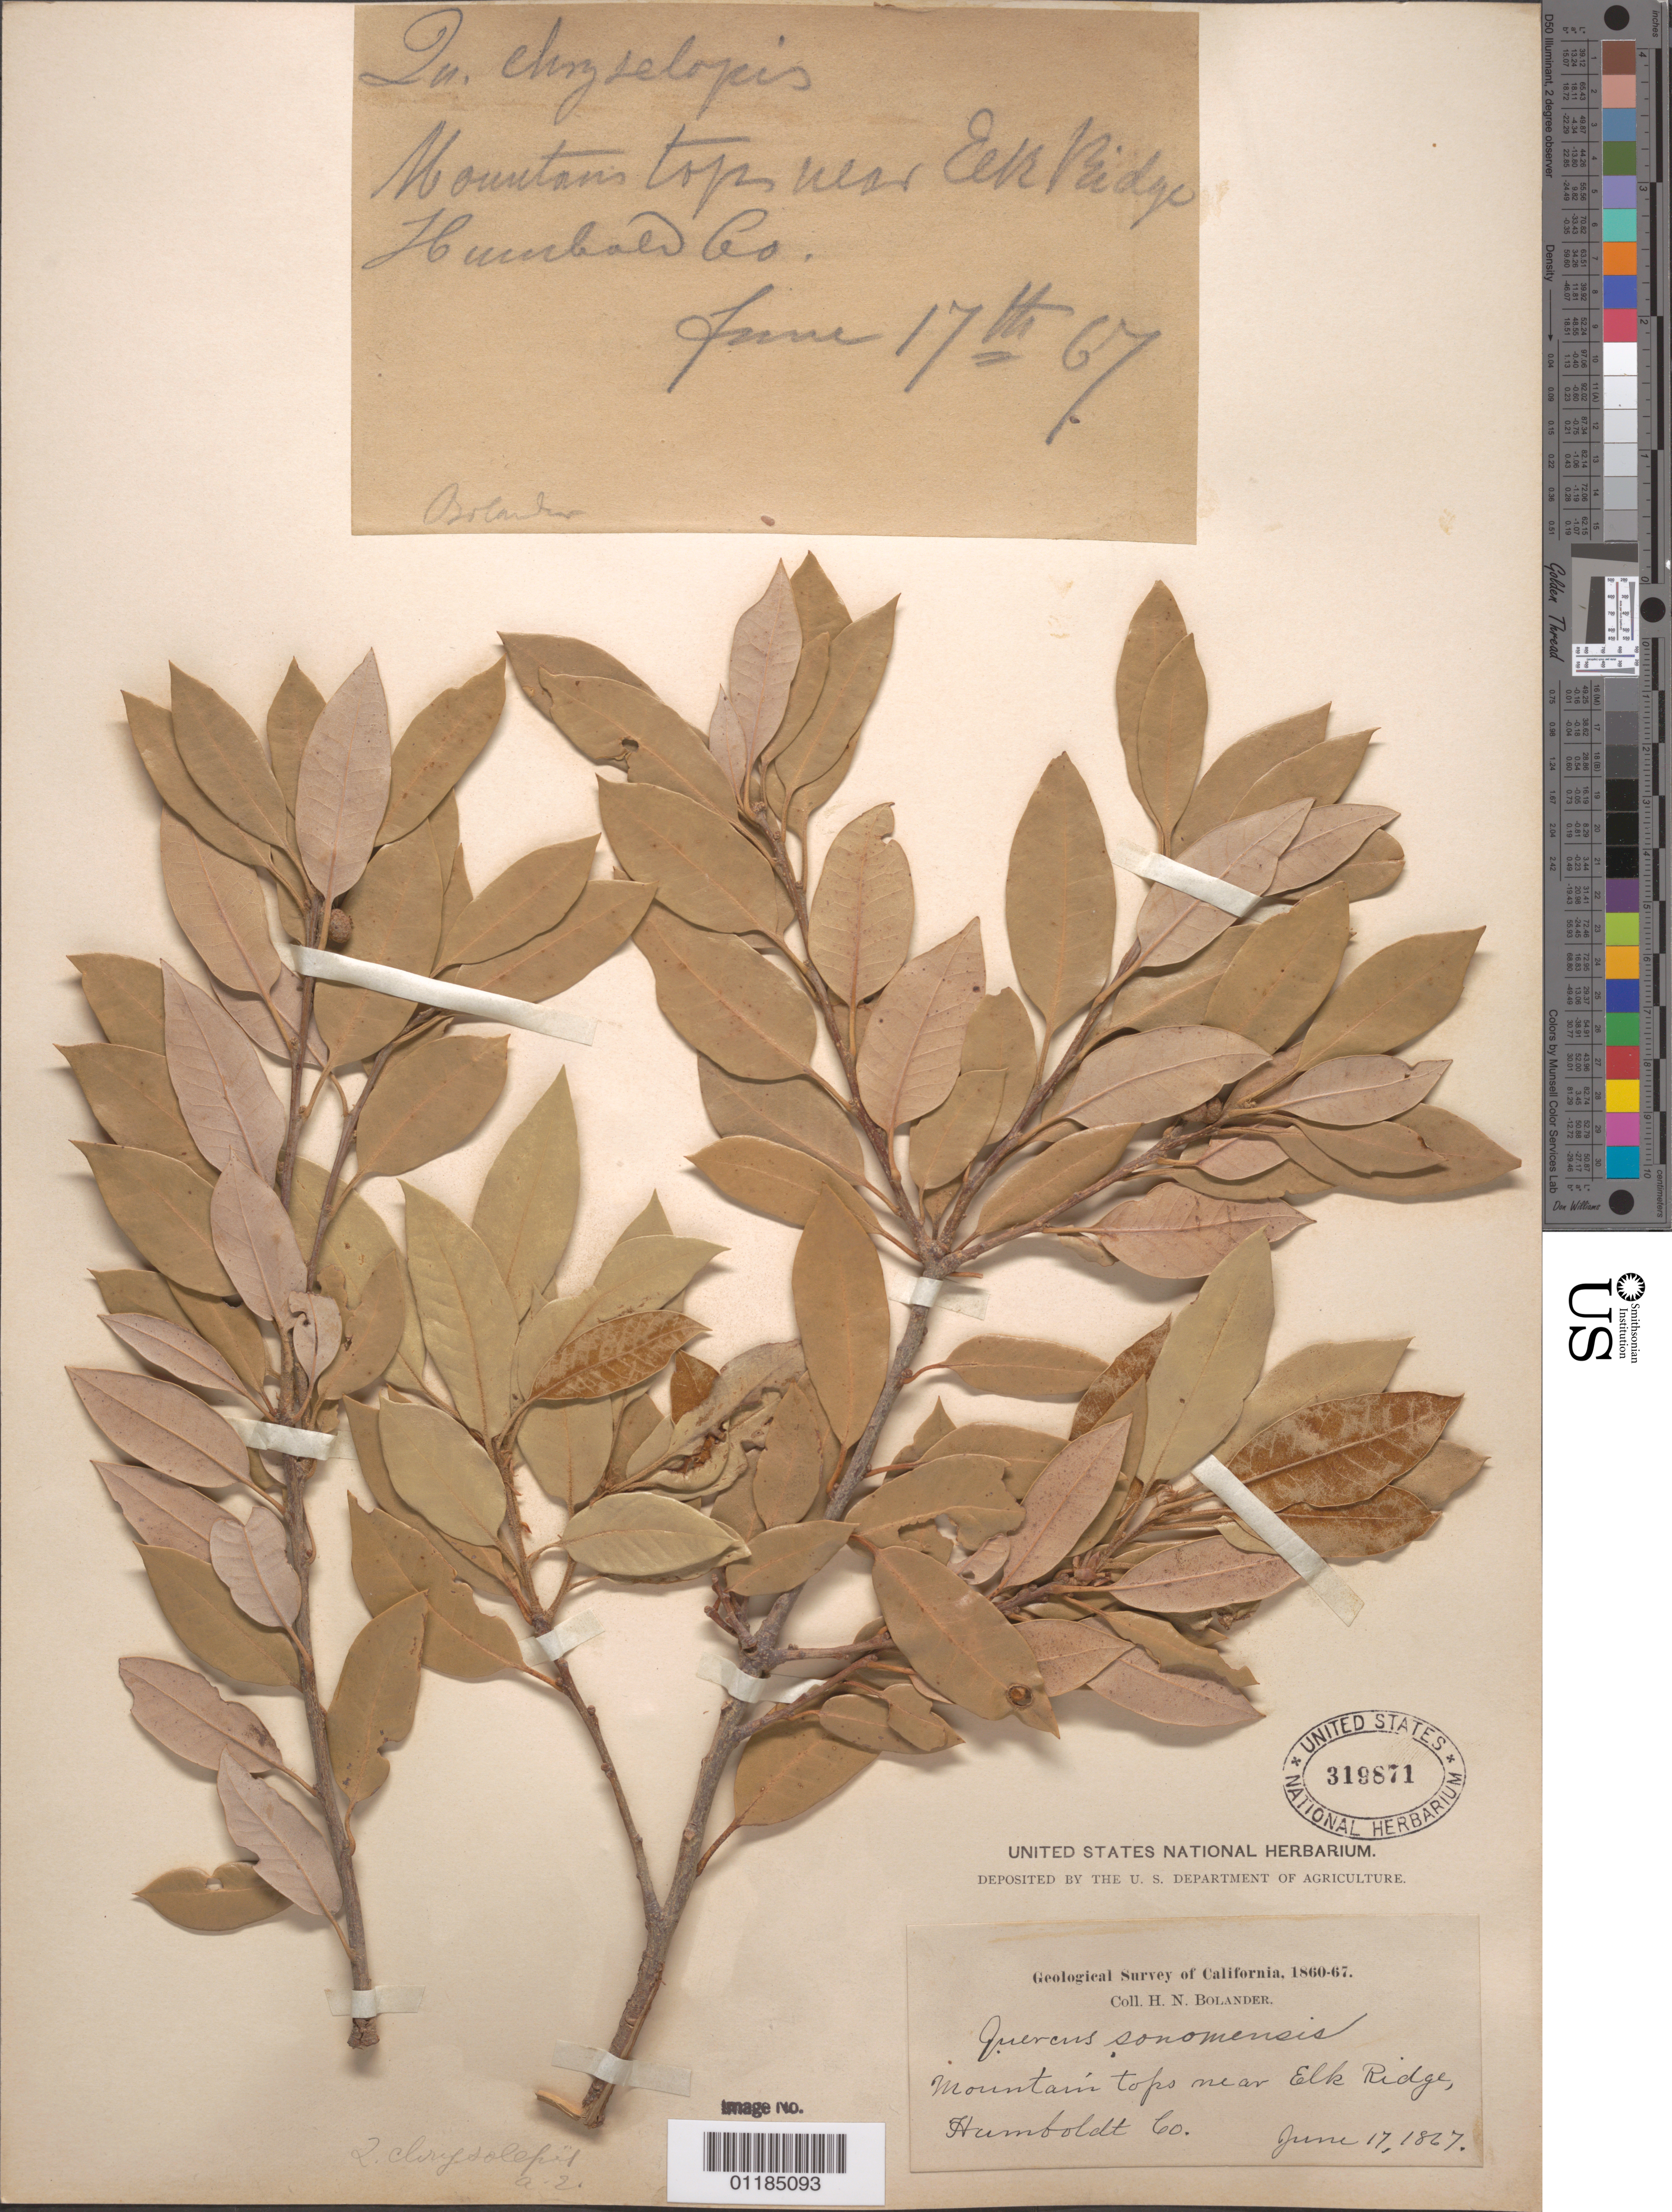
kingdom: Plantae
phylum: Tracheophyta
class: Magnoliopsida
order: Fagales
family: Fagaceae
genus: Quercus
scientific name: Quercus sonomensis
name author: A. DC.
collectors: H. Bolander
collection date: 1867-06-17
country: United States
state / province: California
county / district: Humboldt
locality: Mountain tops near Elk Ridge.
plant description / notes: Identified as Quercus chrysolepis in online comment via JSTOR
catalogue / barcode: US 319871